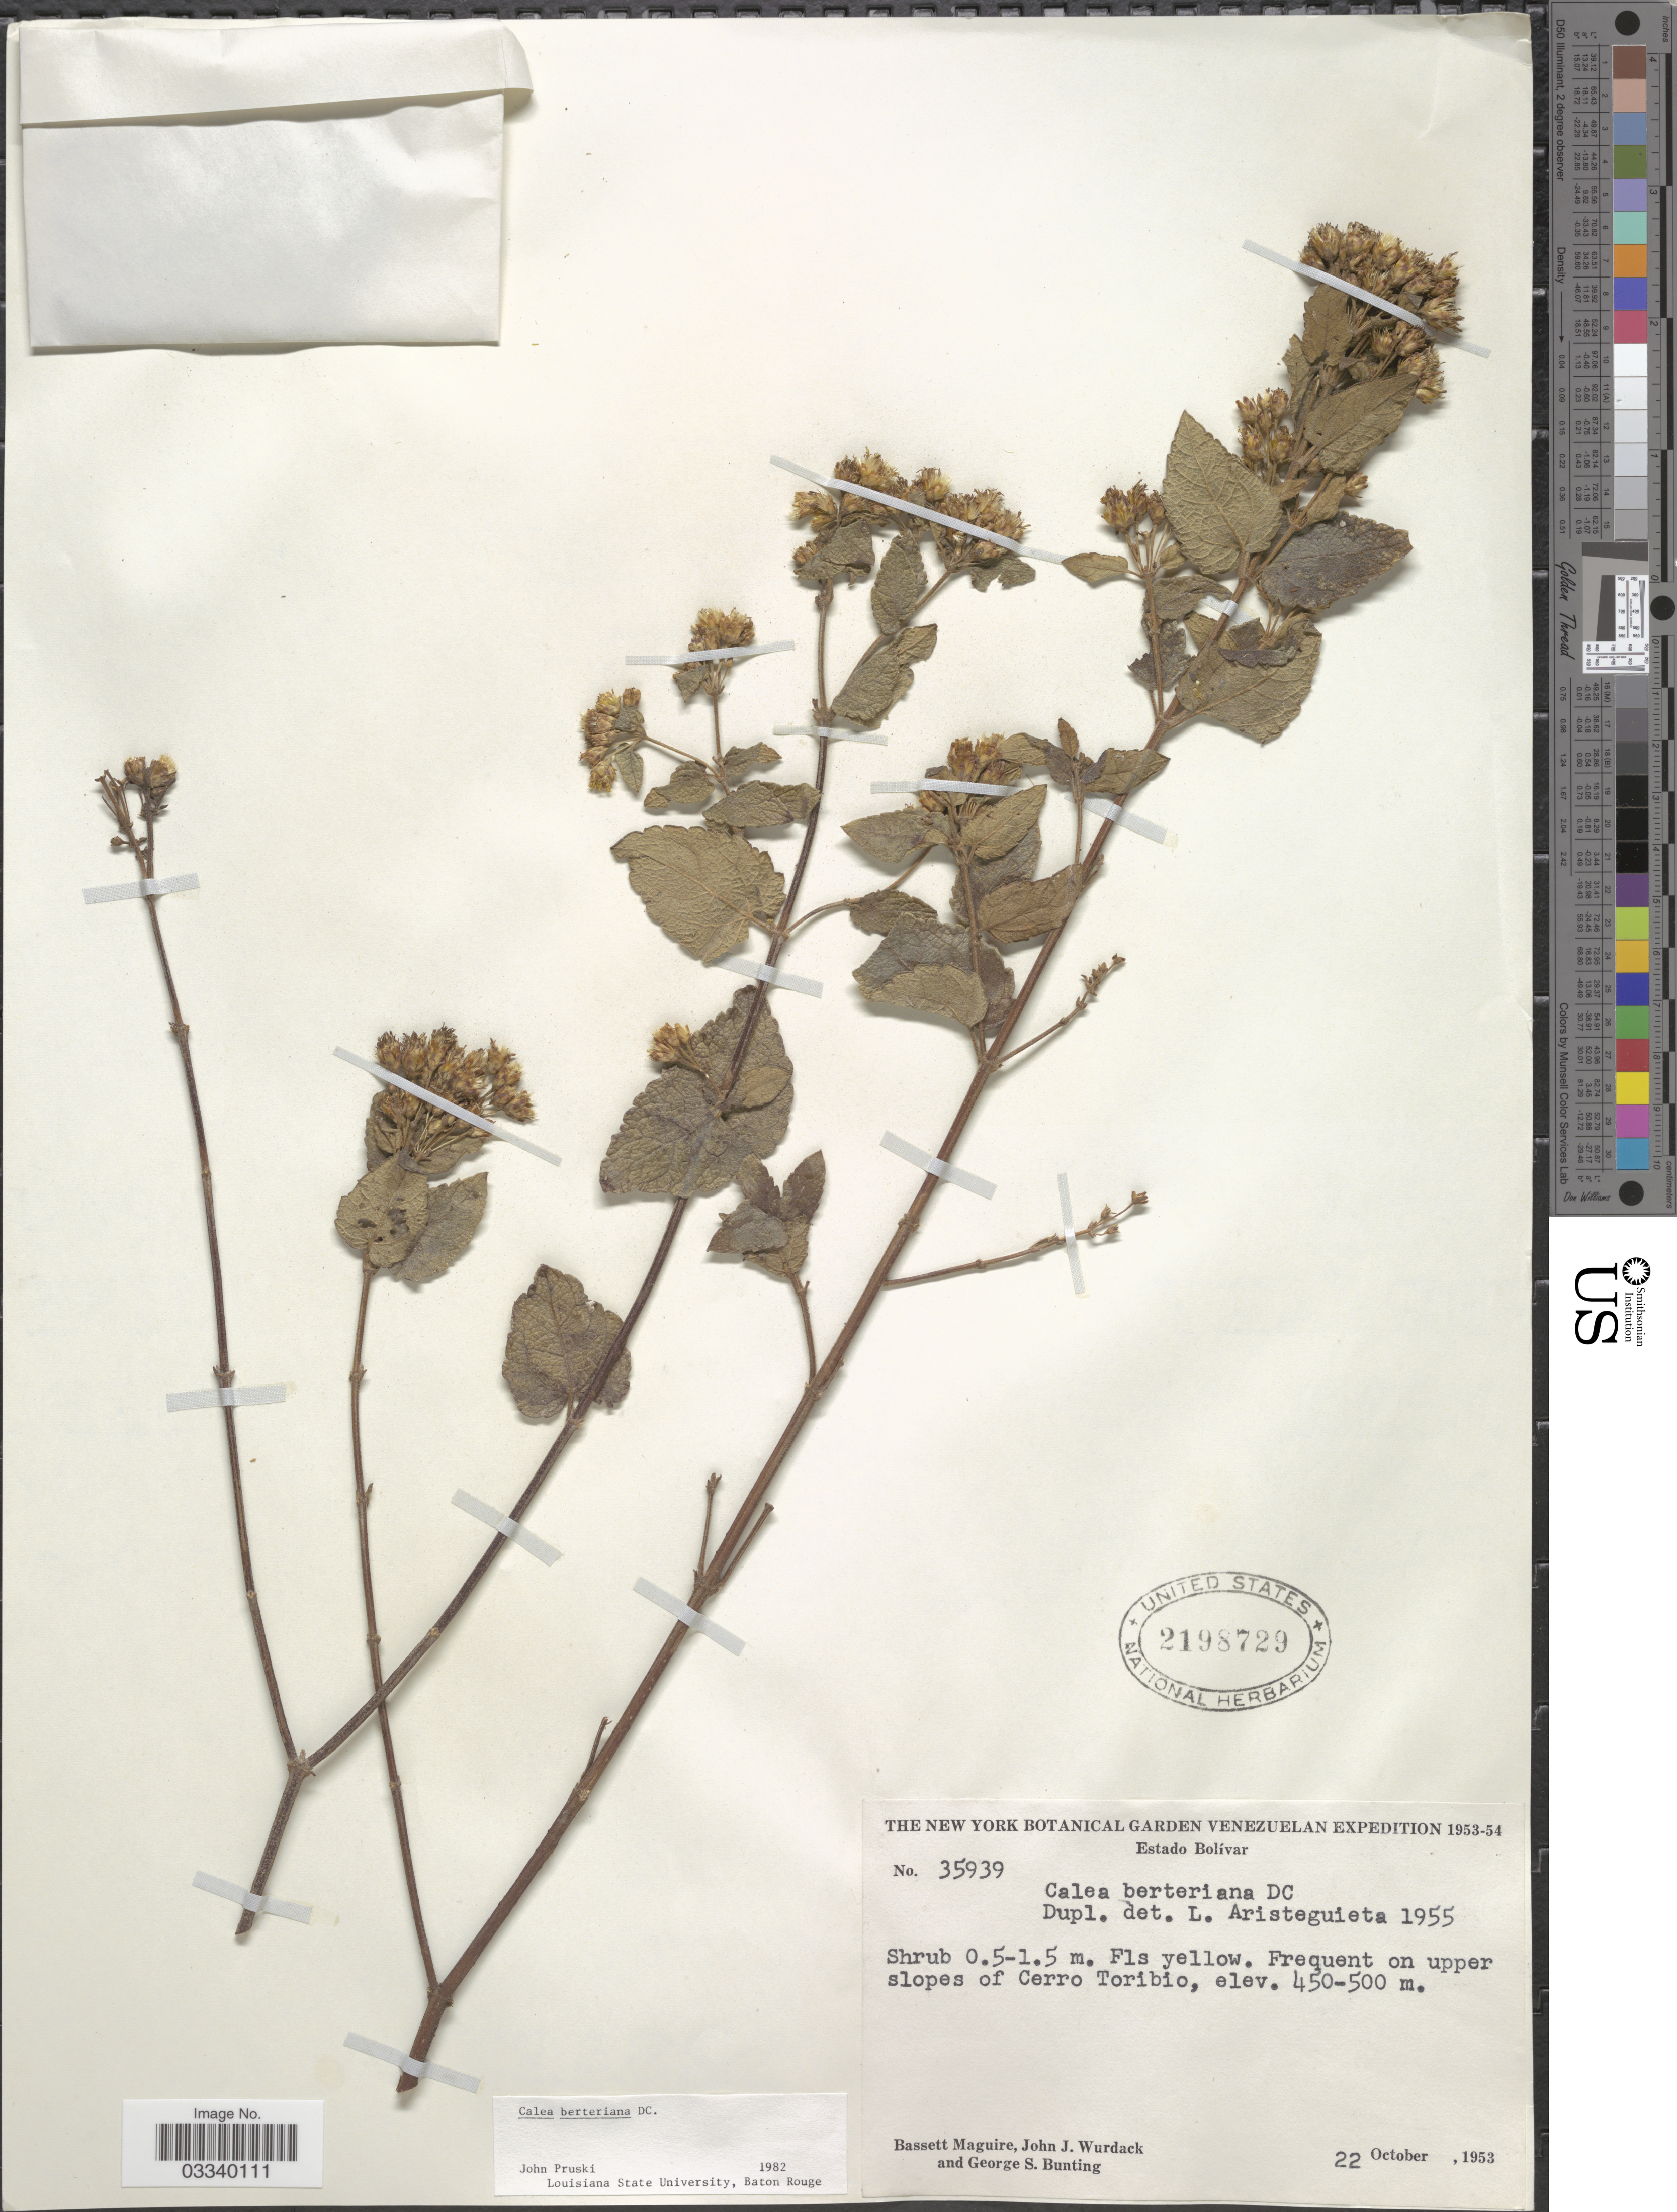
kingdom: Plantae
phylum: Tracheophyta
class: Magnoliopsida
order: Asterales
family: Asteraceae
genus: Calea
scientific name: Calea berteriana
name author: DC.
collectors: B. Maguire, J. J. Wurdack & G. S. Bunting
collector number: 35939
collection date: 1953-10-22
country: Venezuela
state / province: Bolivar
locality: Frequent on upper slopes of Cerro Toribio.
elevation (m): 450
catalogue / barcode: US 2198729